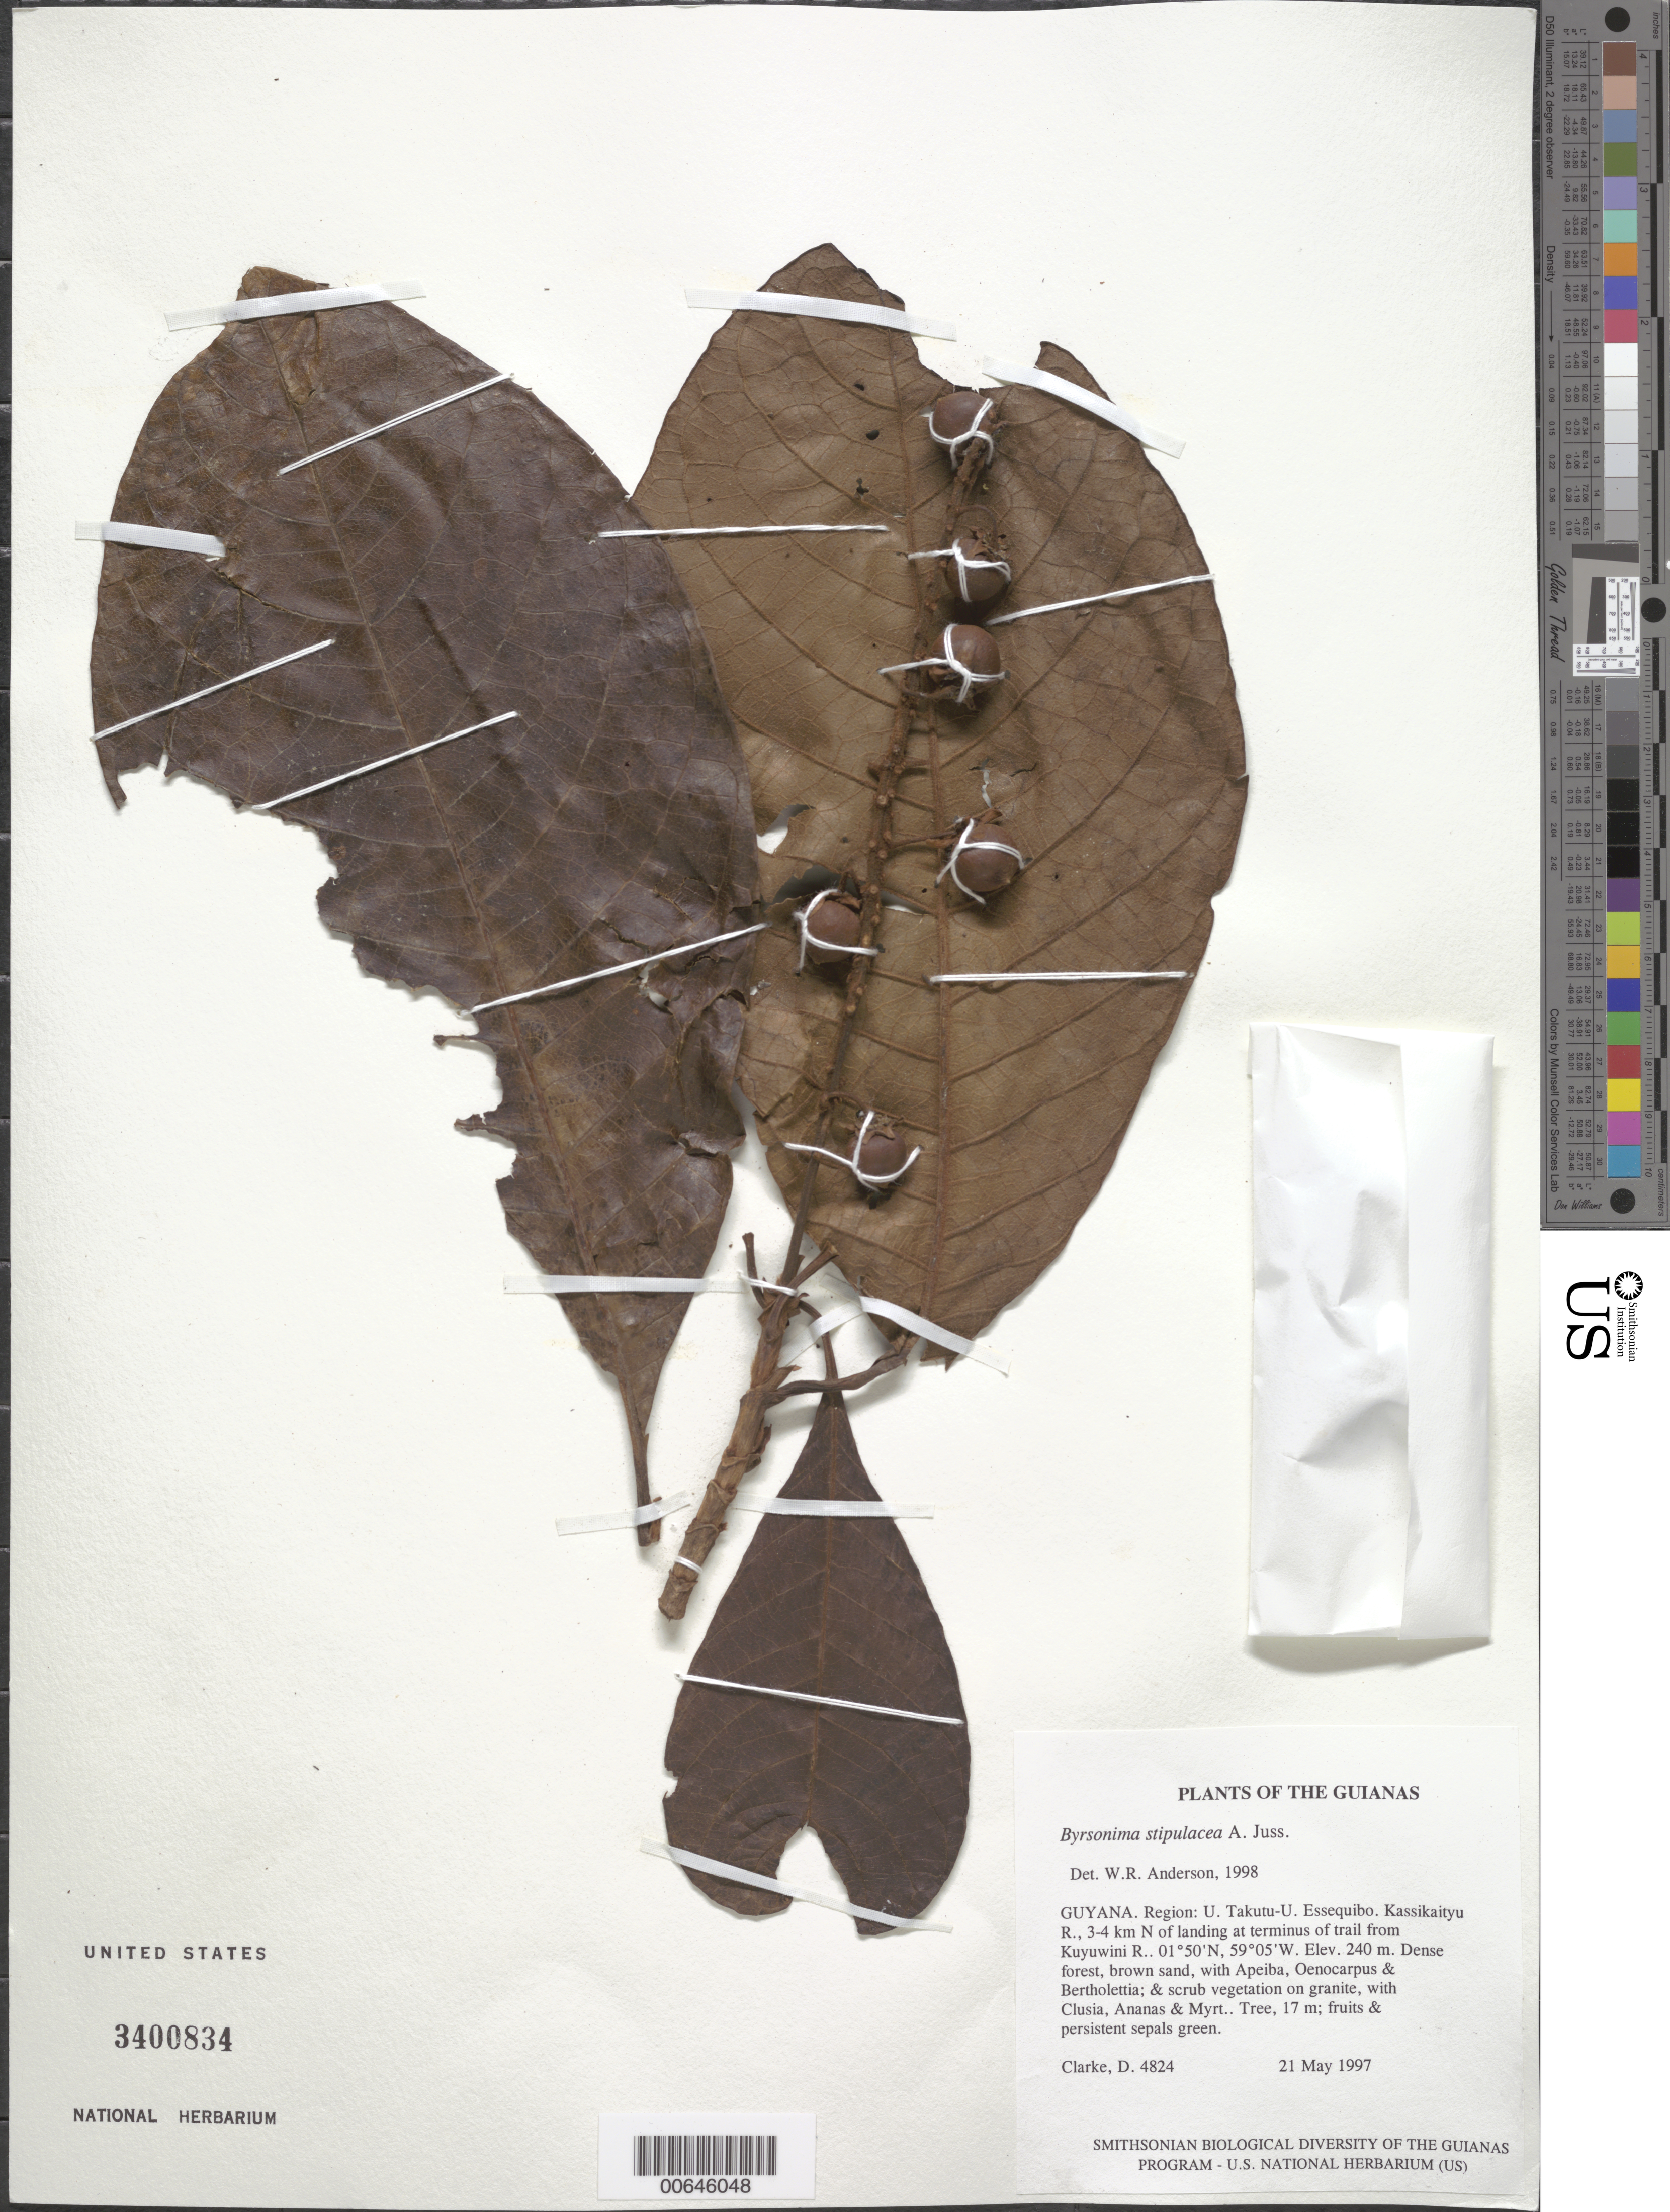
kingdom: Plantae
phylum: Tracheophyta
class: Magnoliopsida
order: Malpighiales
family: Malpighiaceae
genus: Byrsonima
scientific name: Byrsonima stipulacea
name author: A. Juss.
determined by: Anderson, W. R., (MICH), University of Michigan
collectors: H. D. Clarke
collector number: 4824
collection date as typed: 21 May 1997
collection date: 1997-05-21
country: Guyana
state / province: U. Takutu-U. Essequibo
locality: Kassikaityu R., 3-4 km N of landing at terminus of trail from Kuyuwini R.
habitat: Dense forest, brown sand, with Apeiba, Oenocarpus & Bertholettia; & scrub vegetation on granite, with Clusia, Ananas & Myrt.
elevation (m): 240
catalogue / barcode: US 3400834